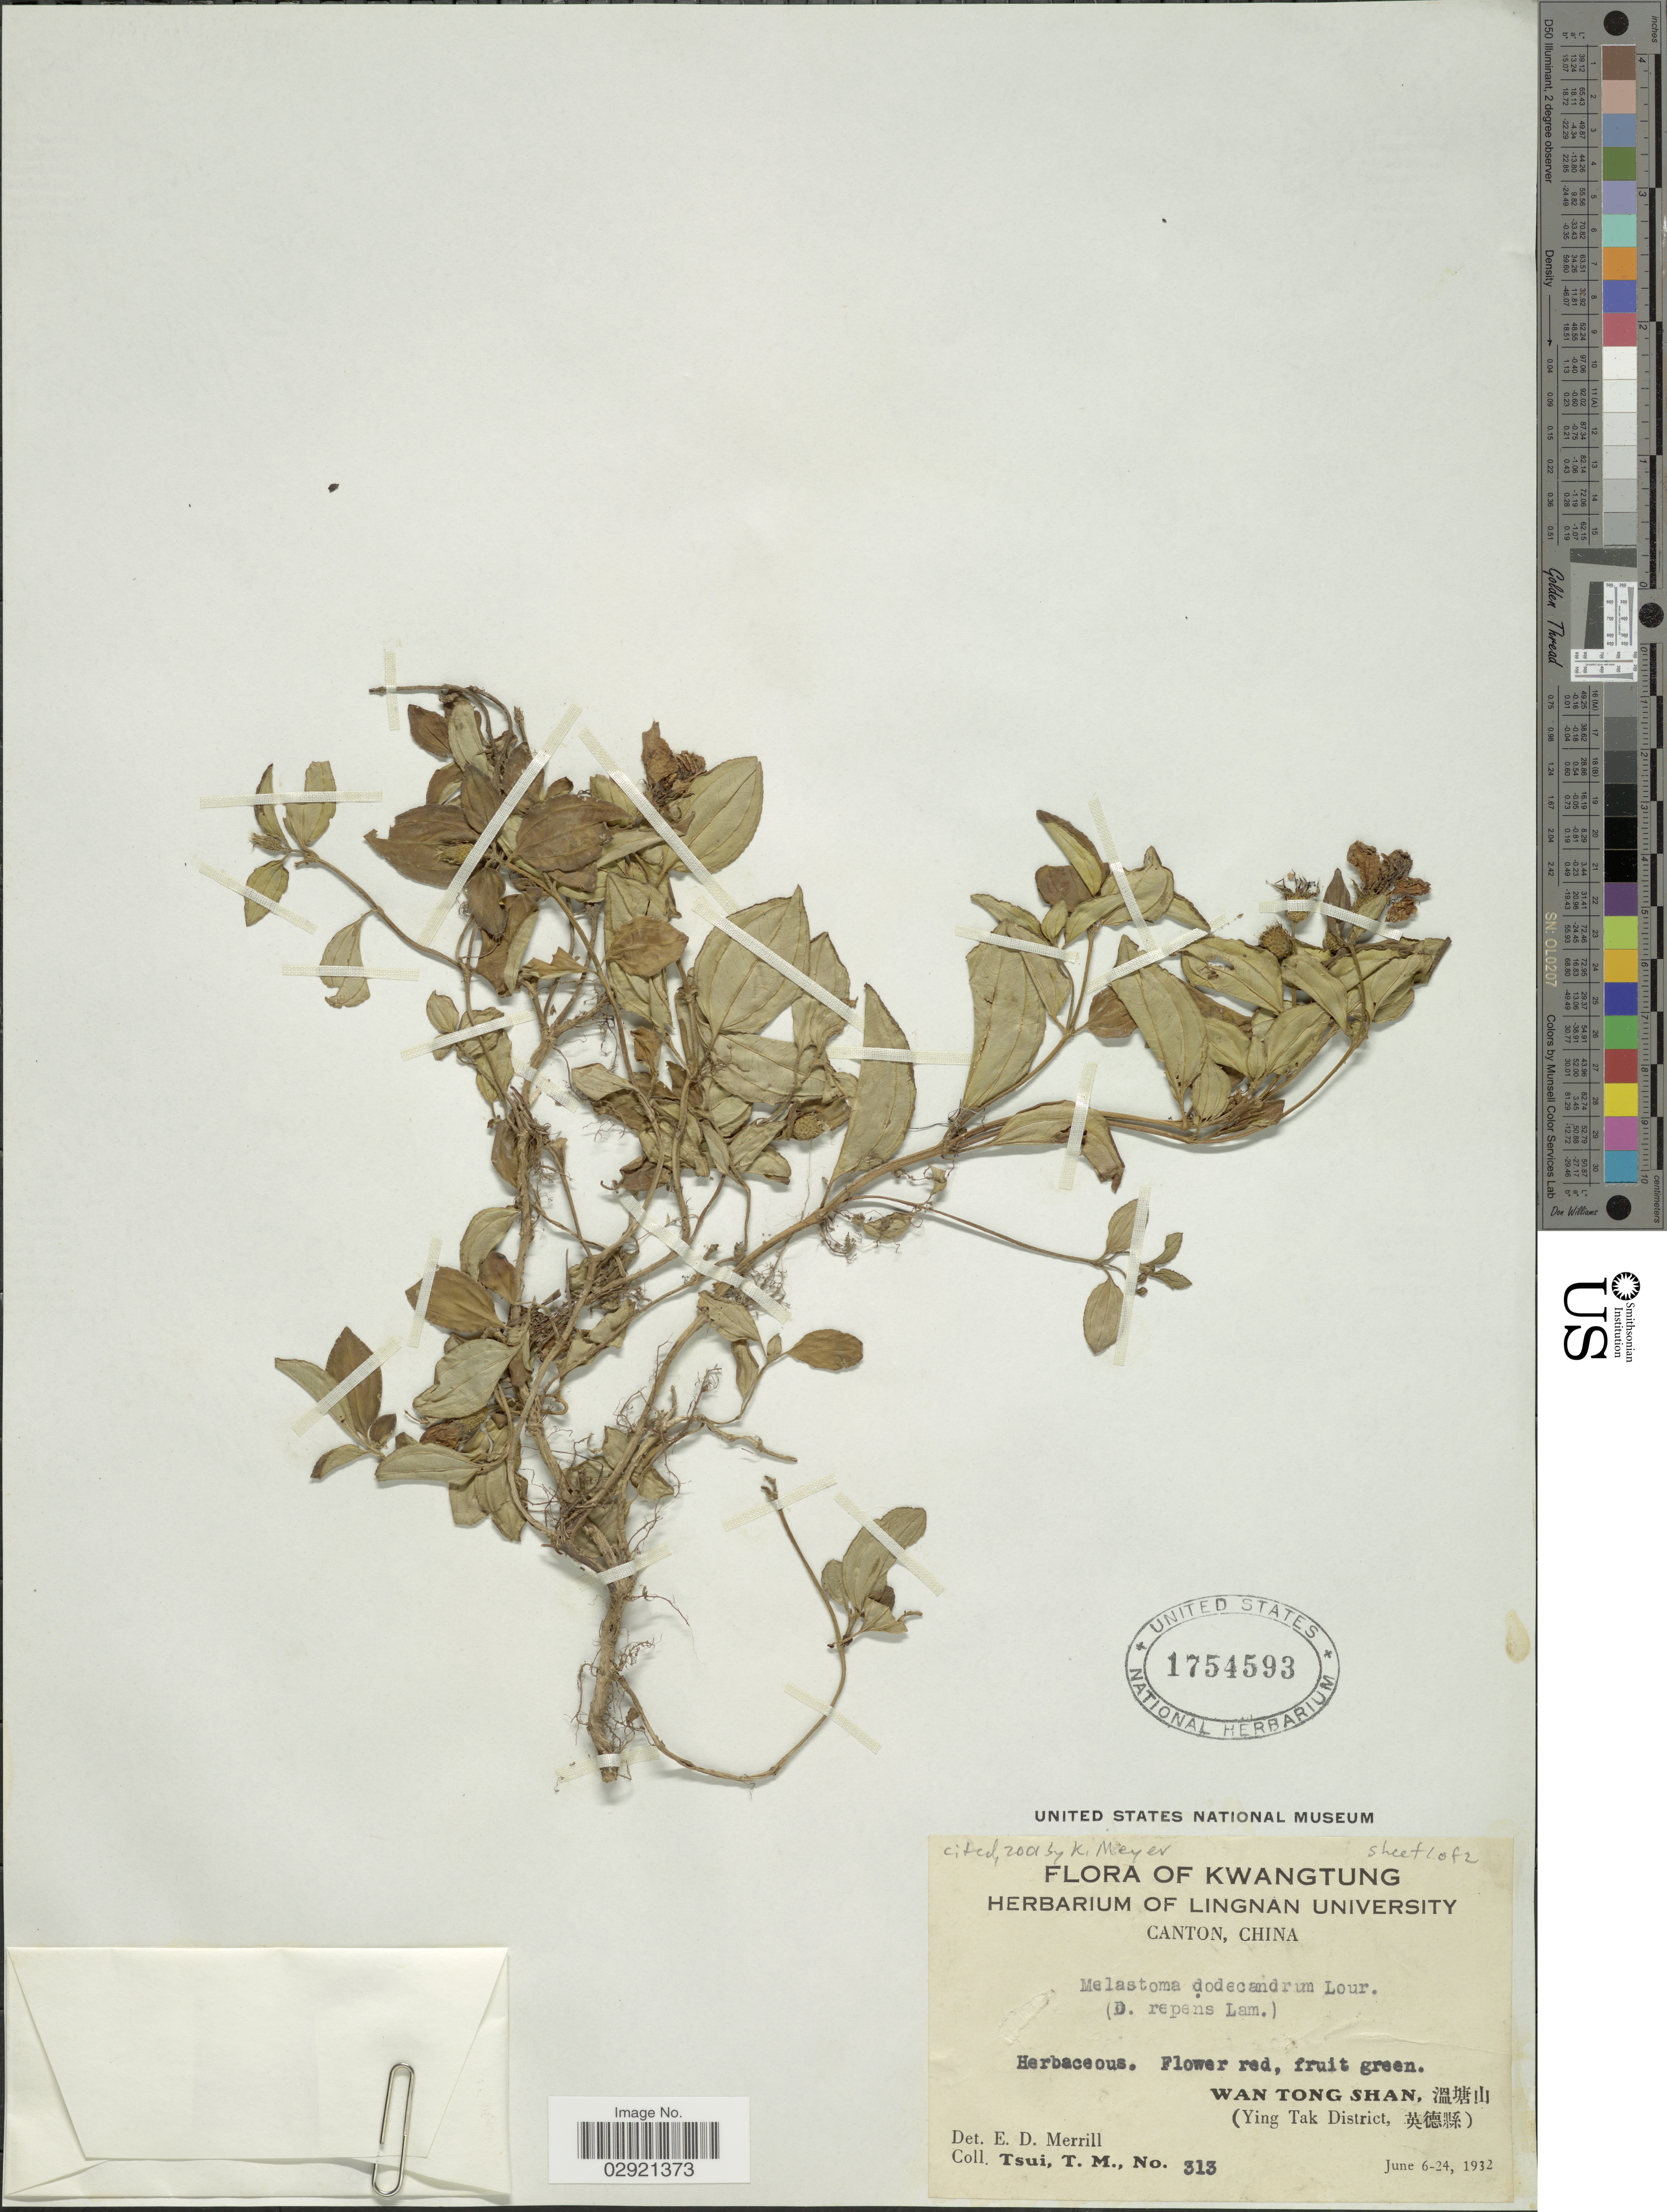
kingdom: Plantae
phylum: Tracheophyta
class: Magnoliopsida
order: Myrtales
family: Melastomataceae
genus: Melastoma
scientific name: Melastoma dodecandra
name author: Lour.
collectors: T. Tsui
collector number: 313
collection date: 1932-06-06/1932-06-24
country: China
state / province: Guangdong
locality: Kwatung.Wan Tong Shan, (Ying Tak District.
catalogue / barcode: US 1754593